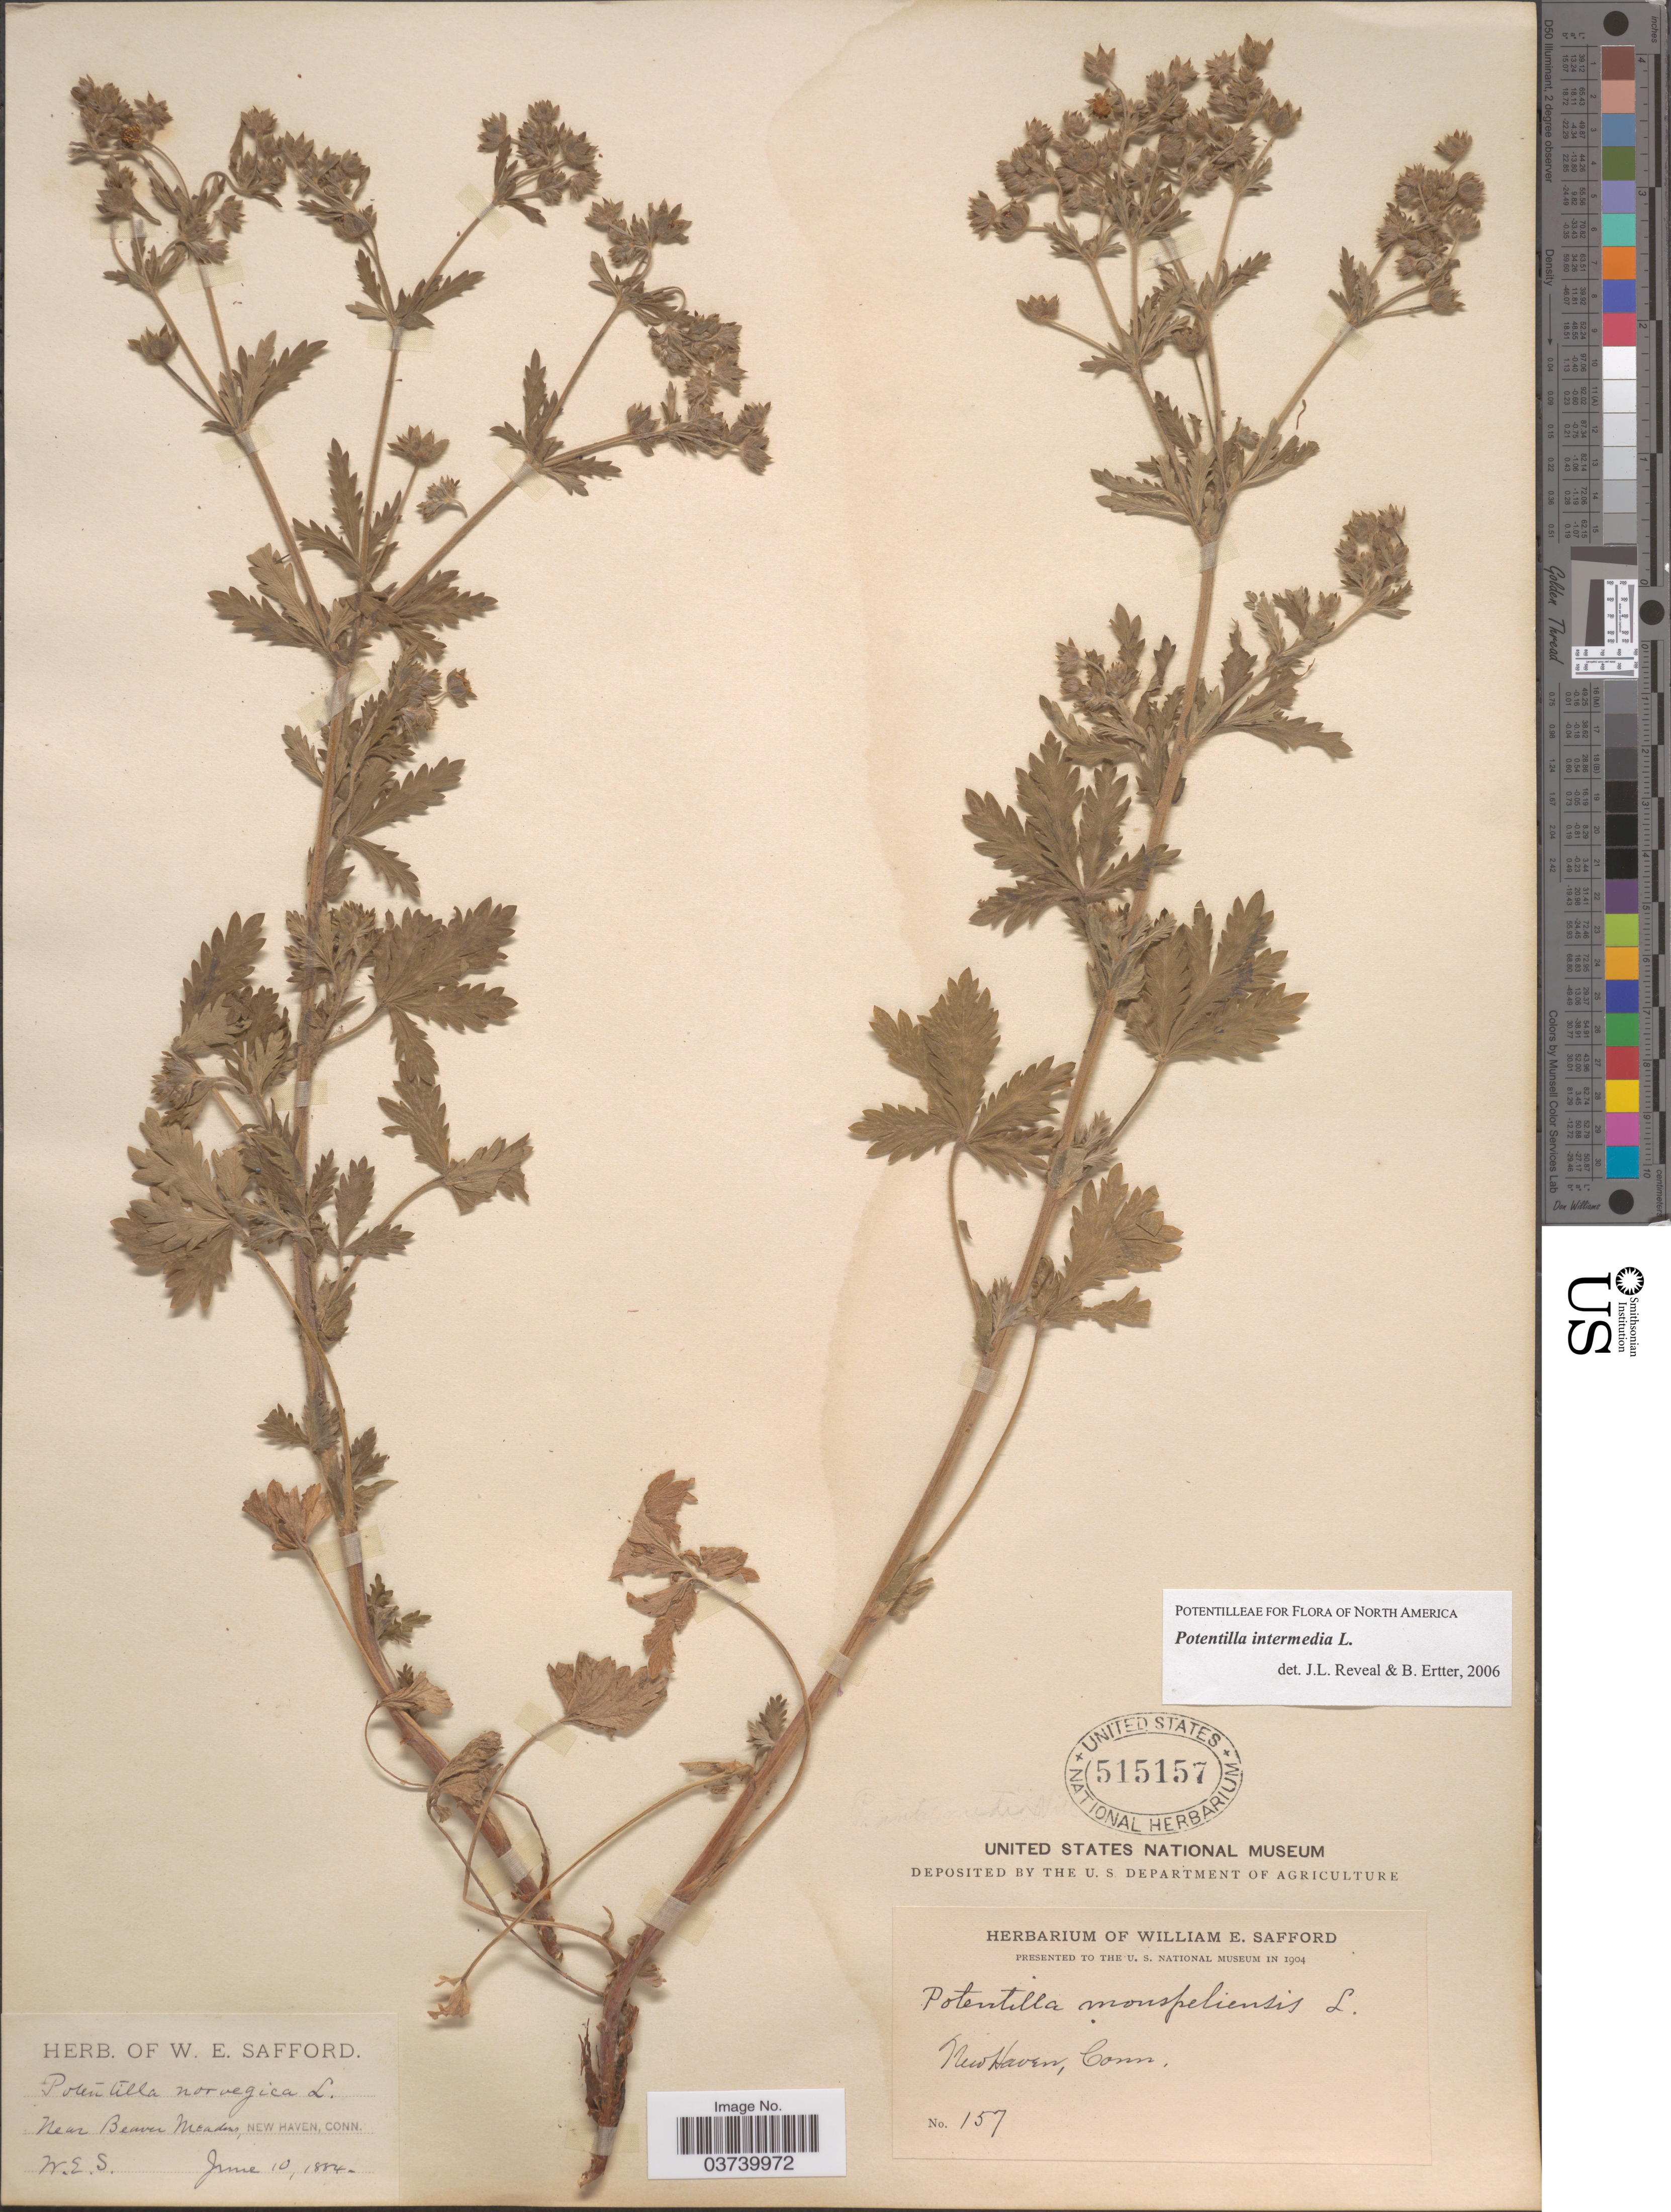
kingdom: Plantae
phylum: Tracheophyta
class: Magnoliopsida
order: Rosales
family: Rosaceae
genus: Potentilla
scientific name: Potentilla intermedia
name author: L.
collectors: W. E. Safford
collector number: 157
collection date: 1884-06-10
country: United States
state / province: Connecticut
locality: New Beaver Meadows, New Haven.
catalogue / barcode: US 515157